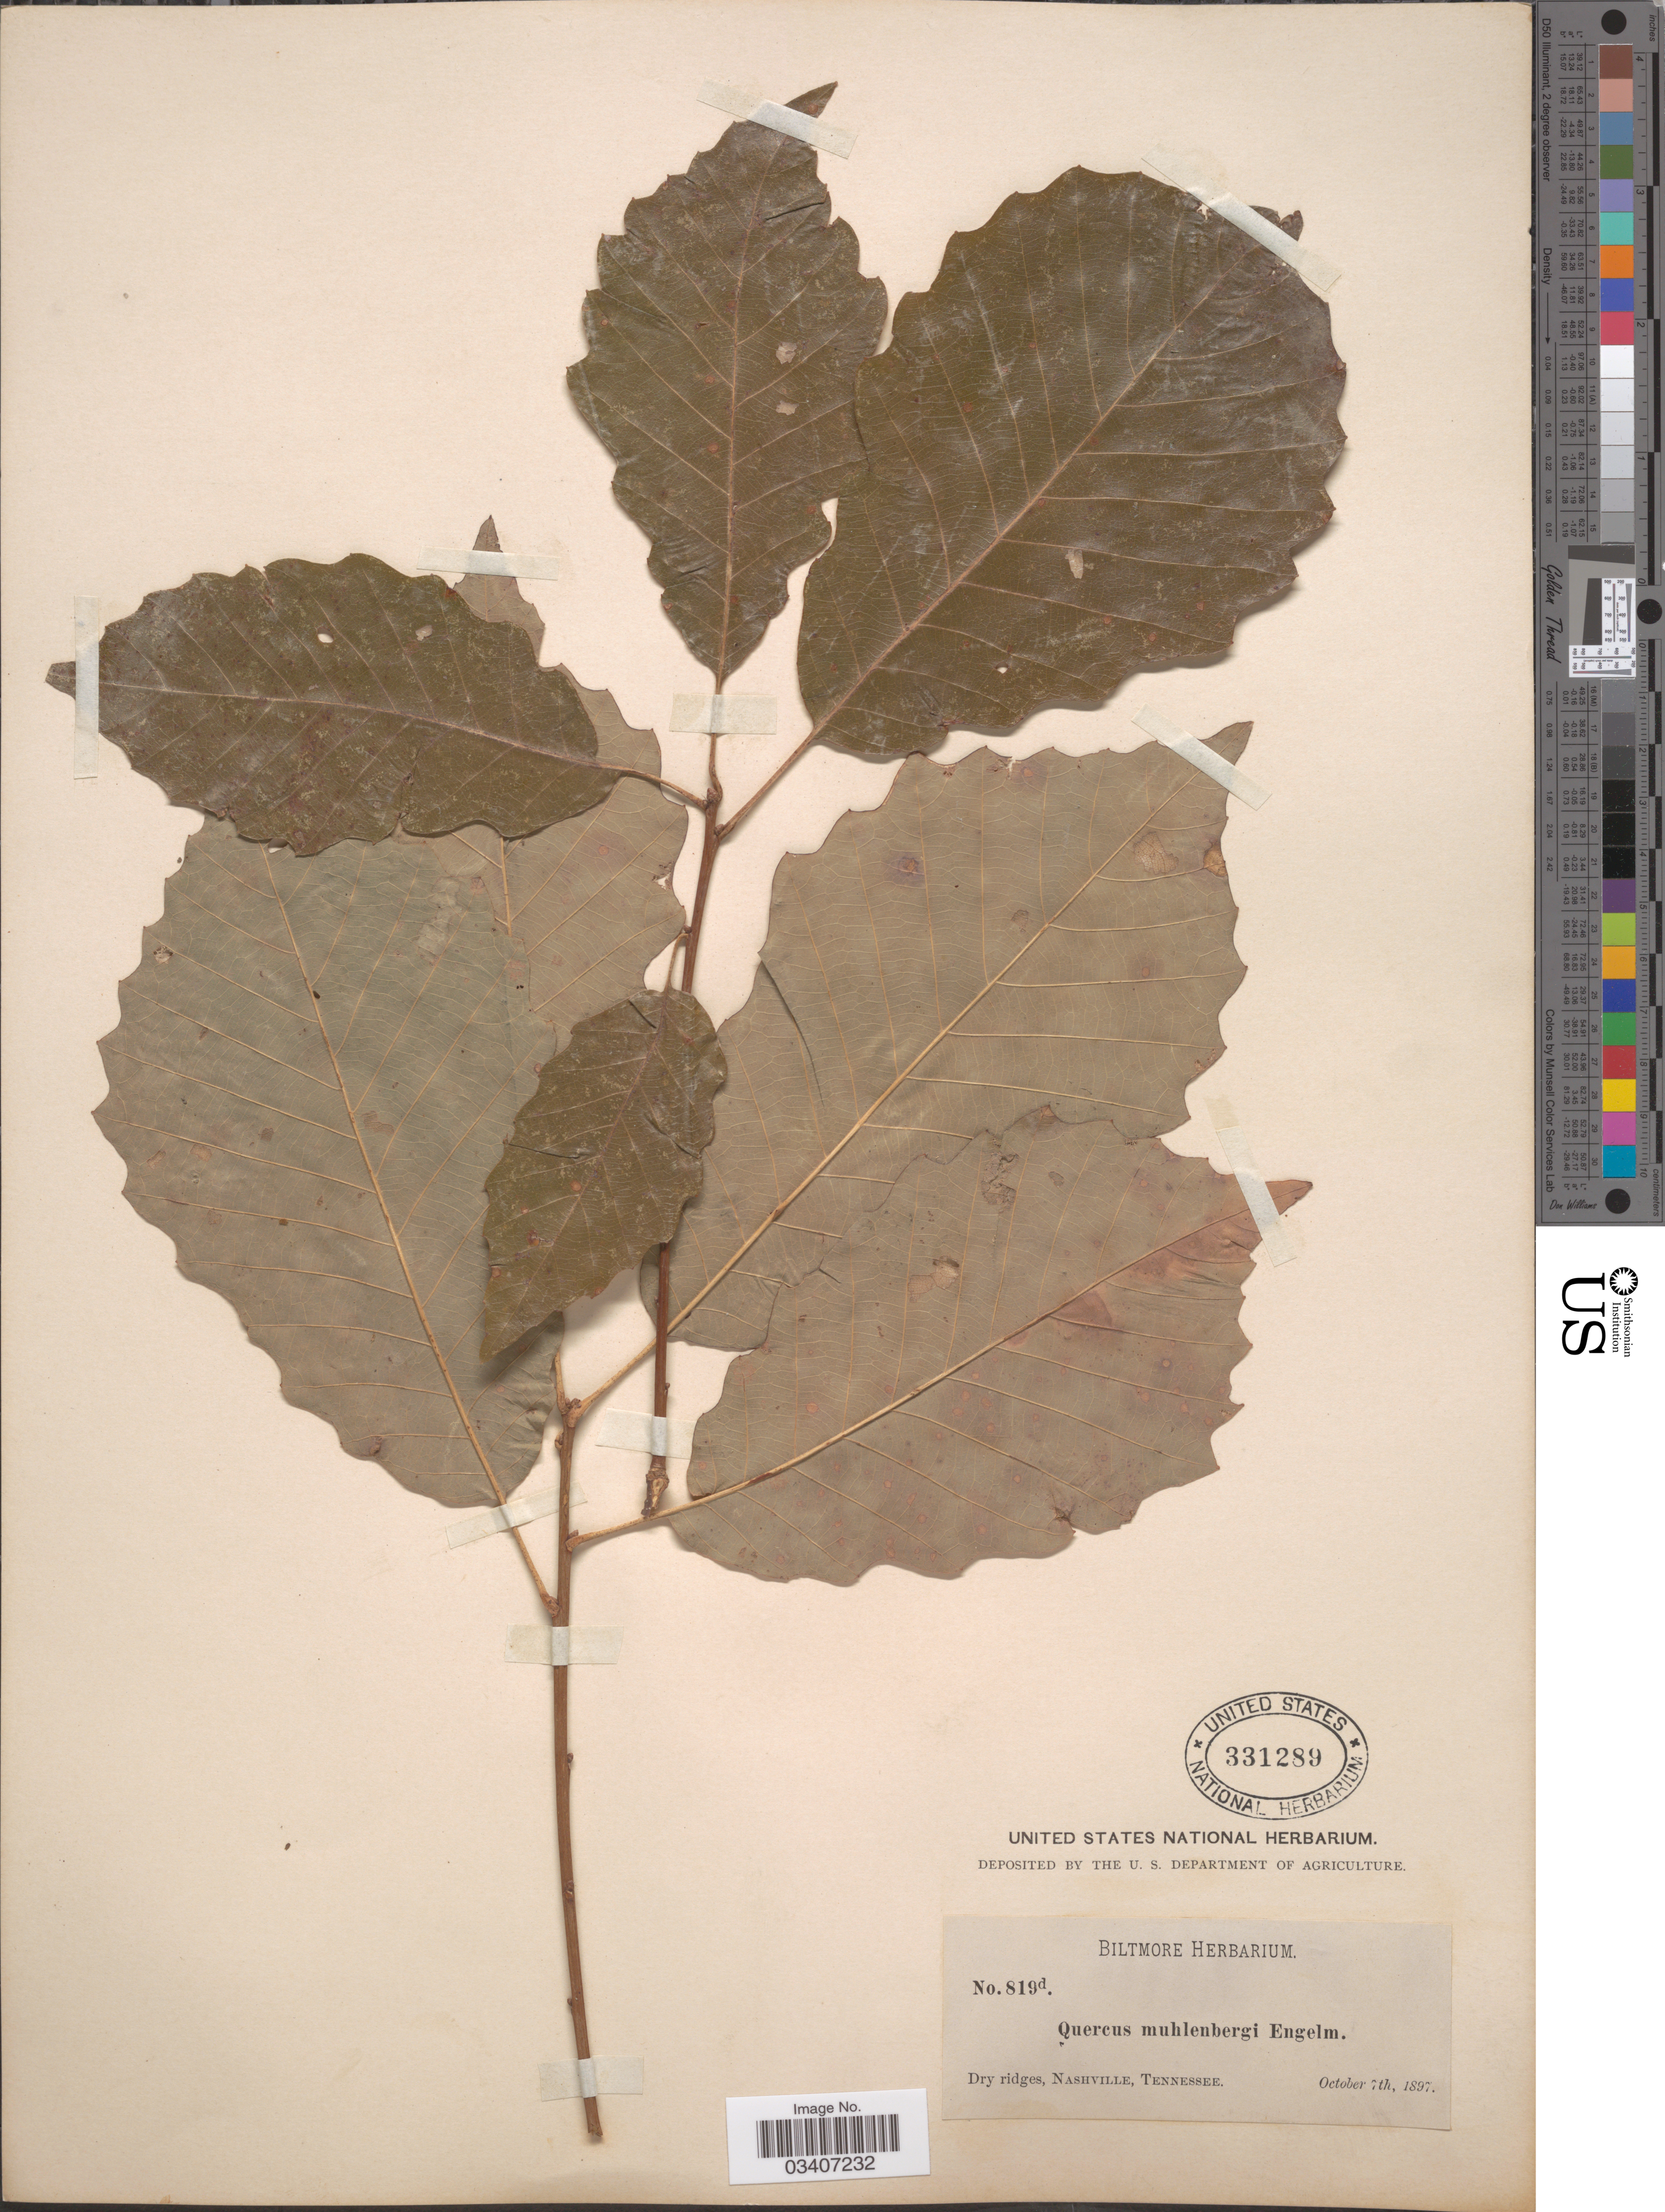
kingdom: Plantae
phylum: Tracheophyta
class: Magnoliopsida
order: Fagales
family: Fagaceae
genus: Quercus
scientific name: Quercus muehlenbergii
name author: Engelm.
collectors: ex herb. Biltmore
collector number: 819d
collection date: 1897-10-07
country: United States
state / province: Tennessee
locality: Nashville.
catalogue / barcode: US 331289